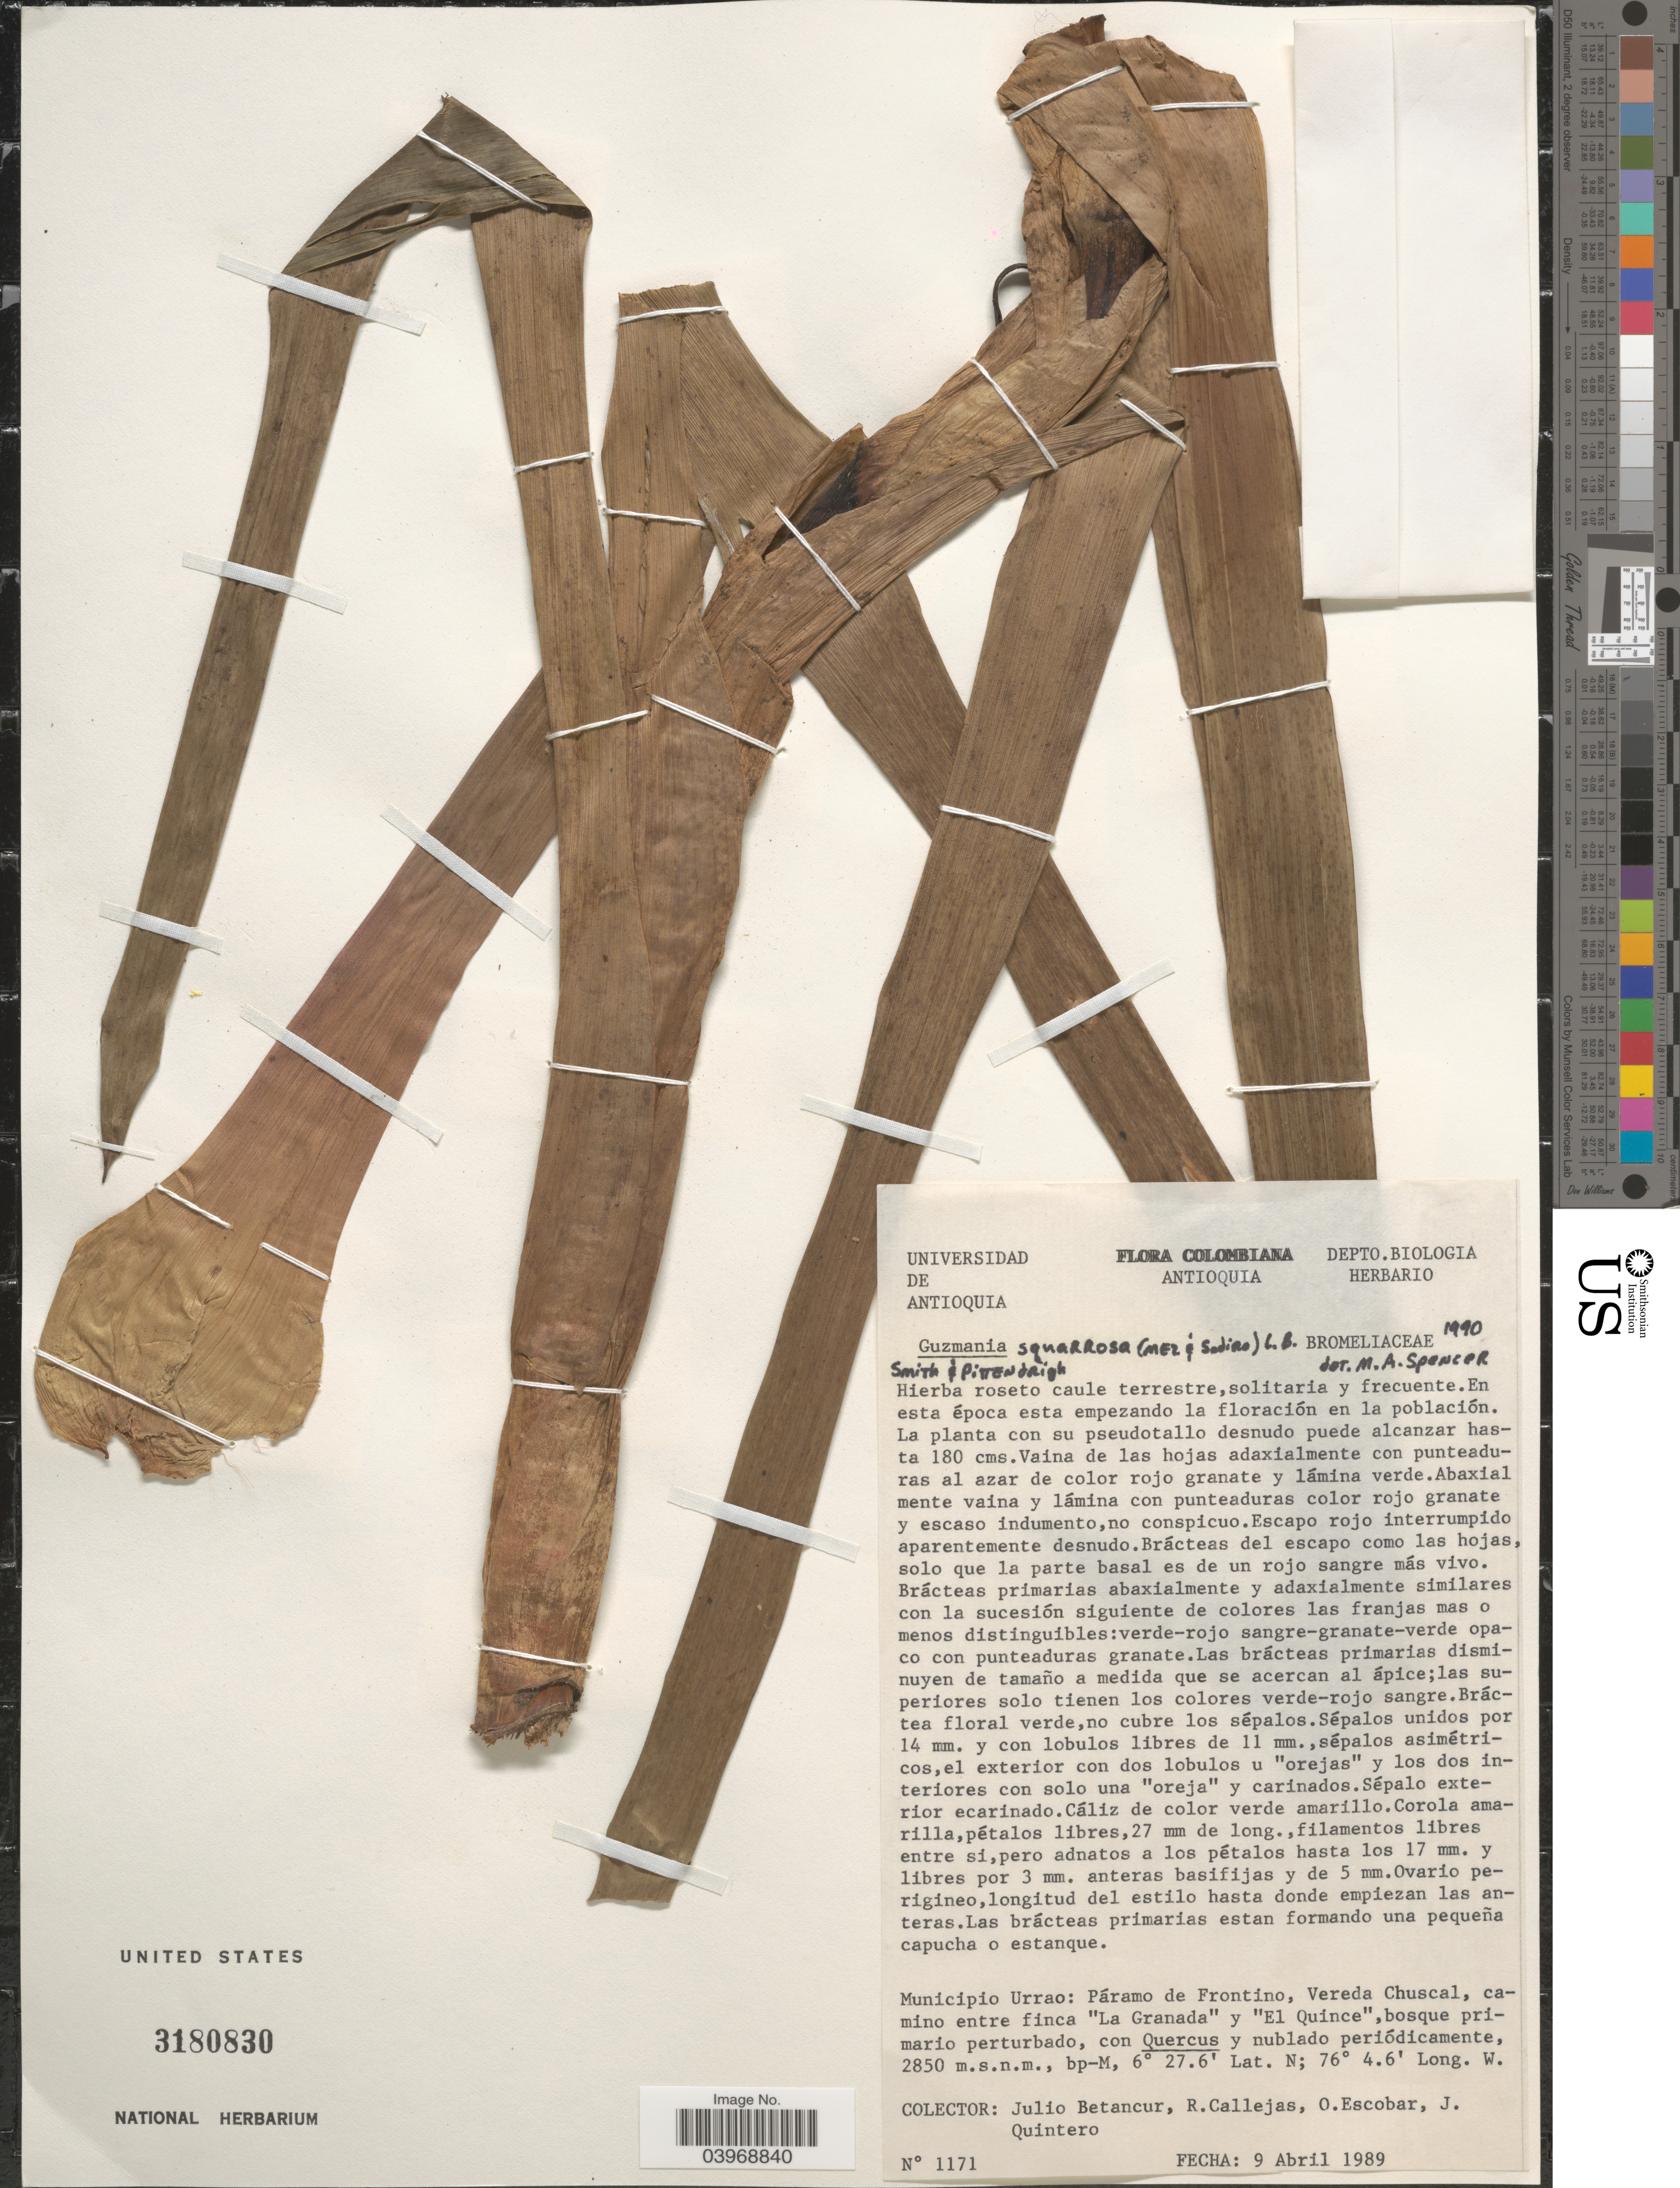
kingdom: Plantae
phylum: Tracheophyta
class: Liliopsida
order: Poales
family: Bromeliaceae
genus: Guzmania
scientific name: Guzmania squarrosa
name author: (Mez & Sodiro) L.B. Sm. & Pittendr.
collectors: J. Betancur, R. Callejas, O. Escobar & J. Quintero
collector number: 1171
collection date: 1989-04-09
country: Colombia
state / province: Antioquia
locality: Municipio Urrao: Páramo de Frontino, Vereda Chuscal, camino entre finca 'La Granada' y 'El Quince', bosque primario perturbado.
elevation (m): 2850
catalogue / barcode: US 3180830